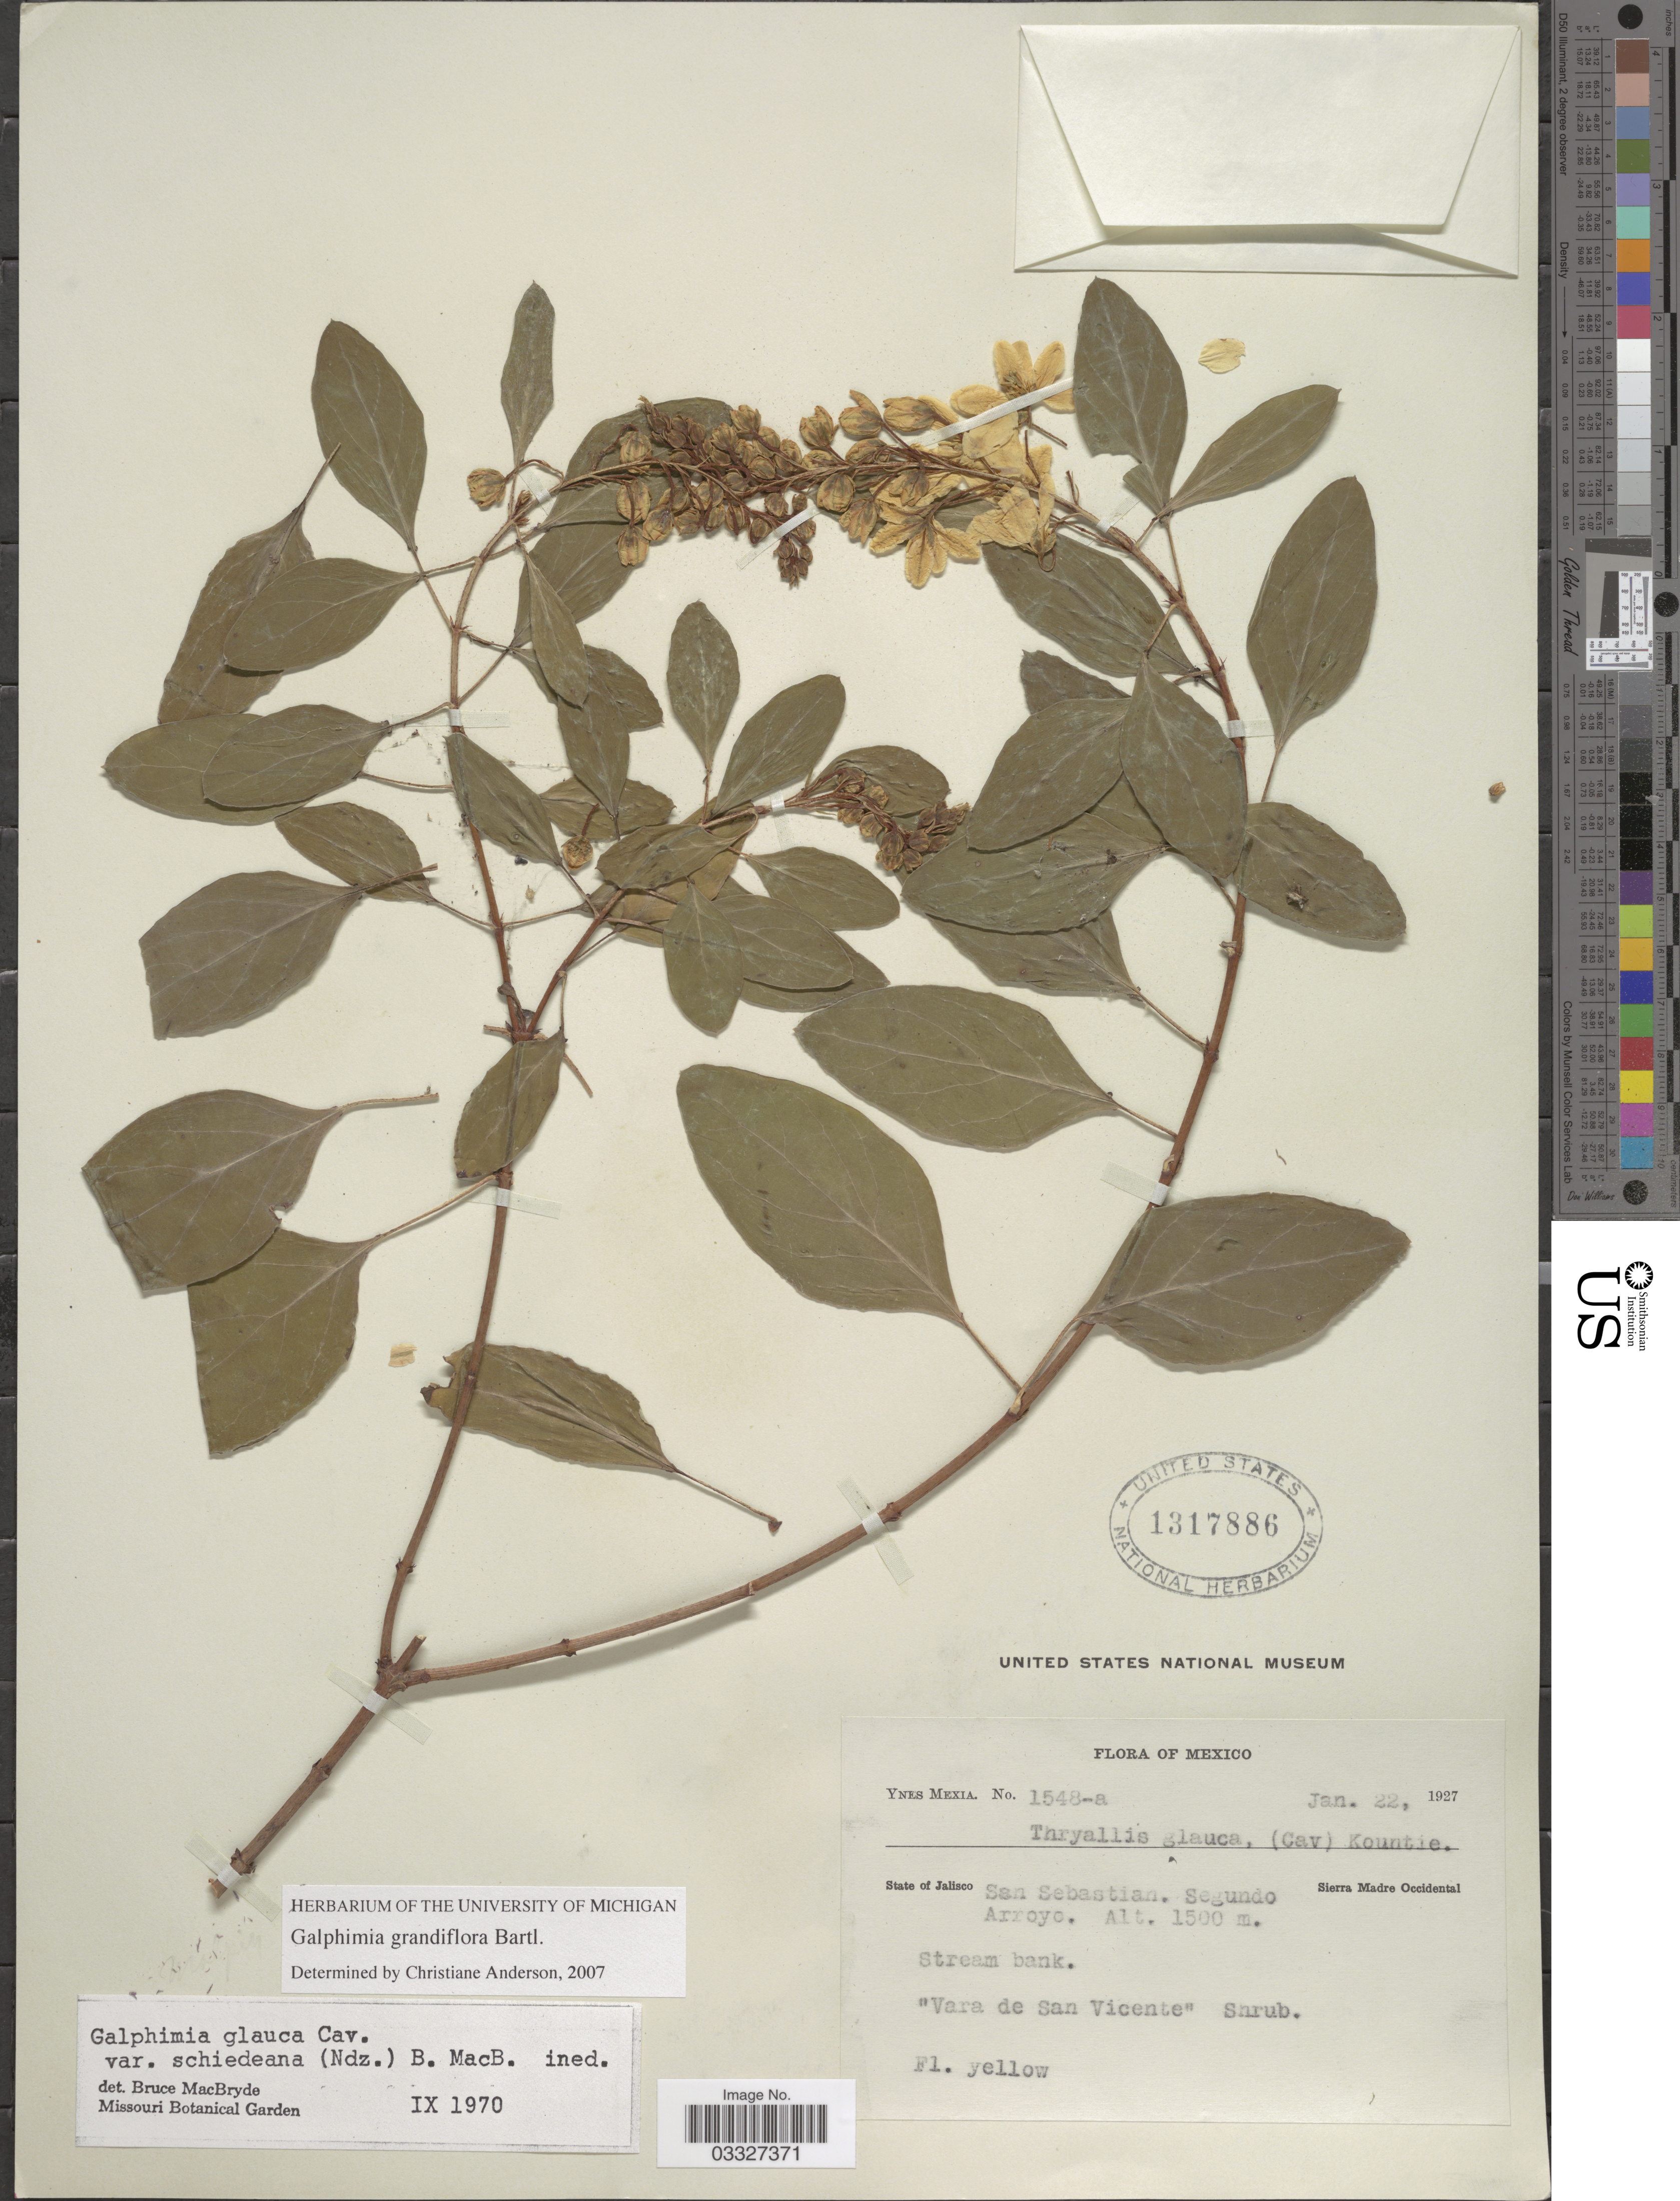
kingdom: Plantae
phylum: Tracheophyta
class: Magnoliopsida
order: Malpighiales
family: Malpighiaceae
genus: Galphimia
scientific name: Galphimia grandiflora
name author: Bartl.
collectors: Y. Mexia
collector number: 1548-a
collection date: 1927-01-22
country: Mexico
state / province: Jalisco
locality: San Sebastian. Segundo Arroyo. Sierra Madre Occidental.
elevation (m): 1500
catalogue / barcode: US 1317886